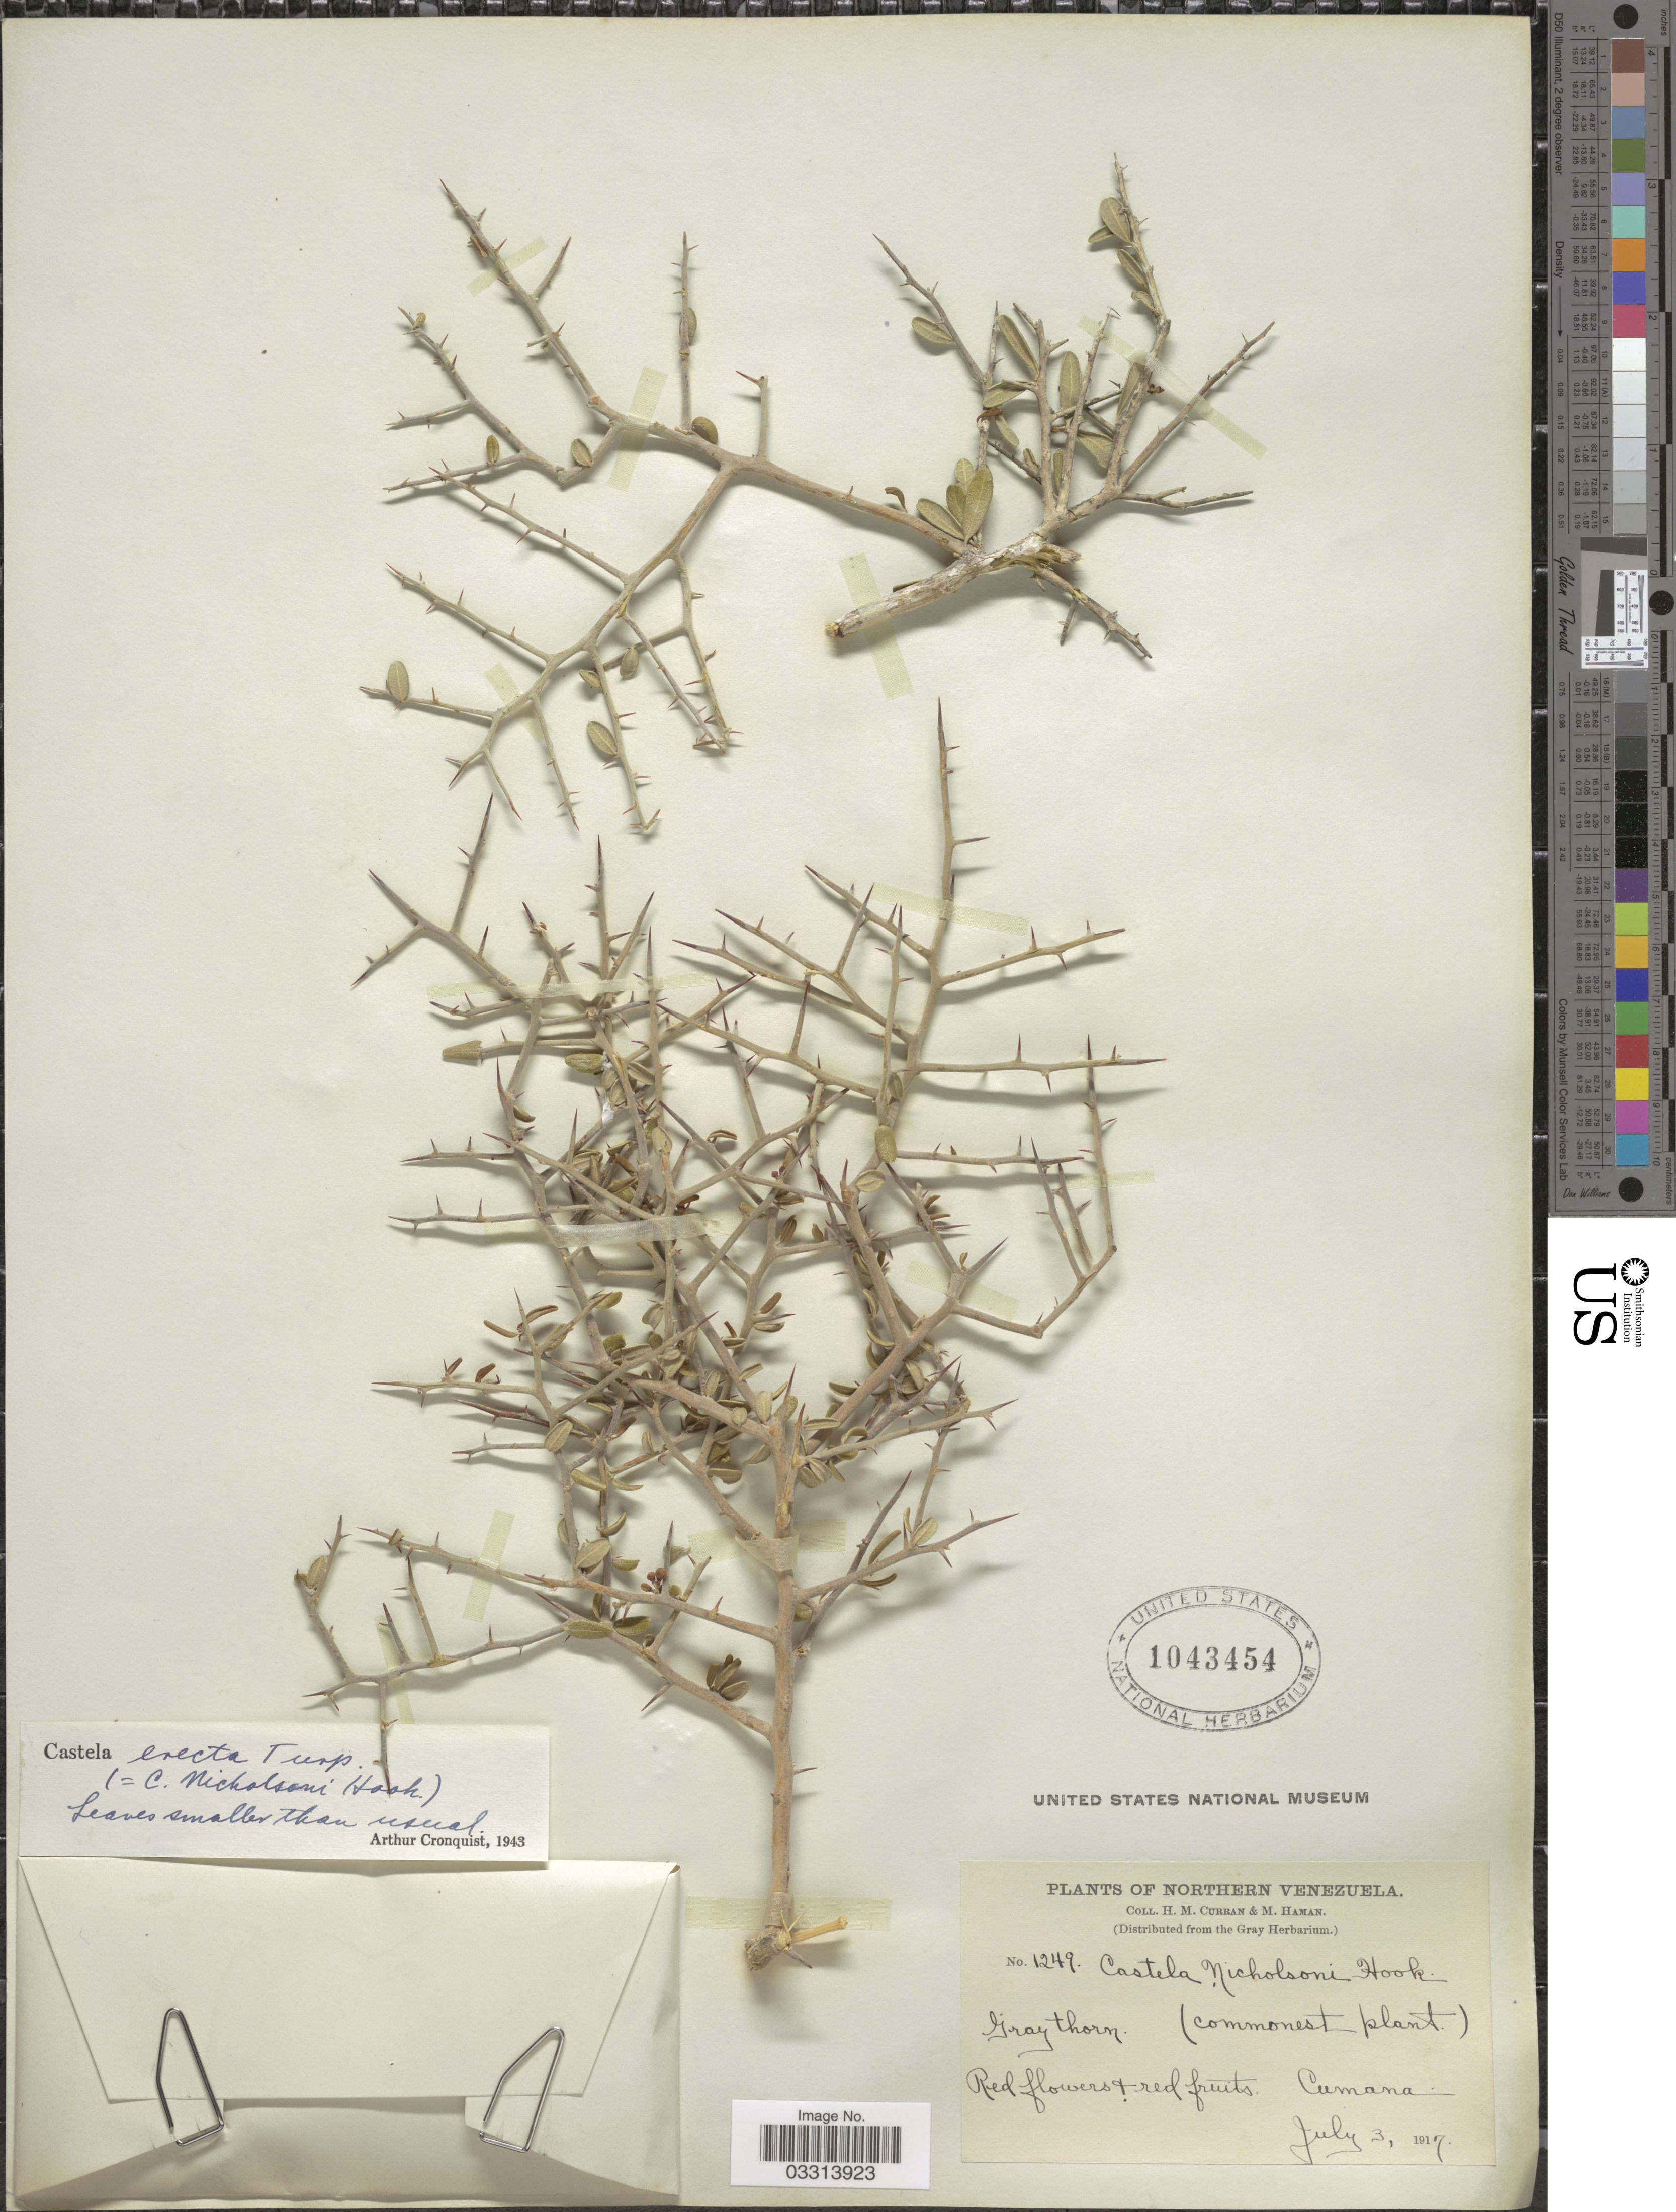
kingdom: Plantae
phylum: Tracheophyta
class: Magnoliopsida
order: Sapindales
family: Simaroubaceae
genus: Castela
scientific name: Castela erecta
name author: Turpin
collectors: H. M. Curran & M. Haman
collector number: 1249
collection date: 1917-07-03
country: Venezuela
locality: Northern Venezuela. Cumana.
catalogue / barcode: US 1043454